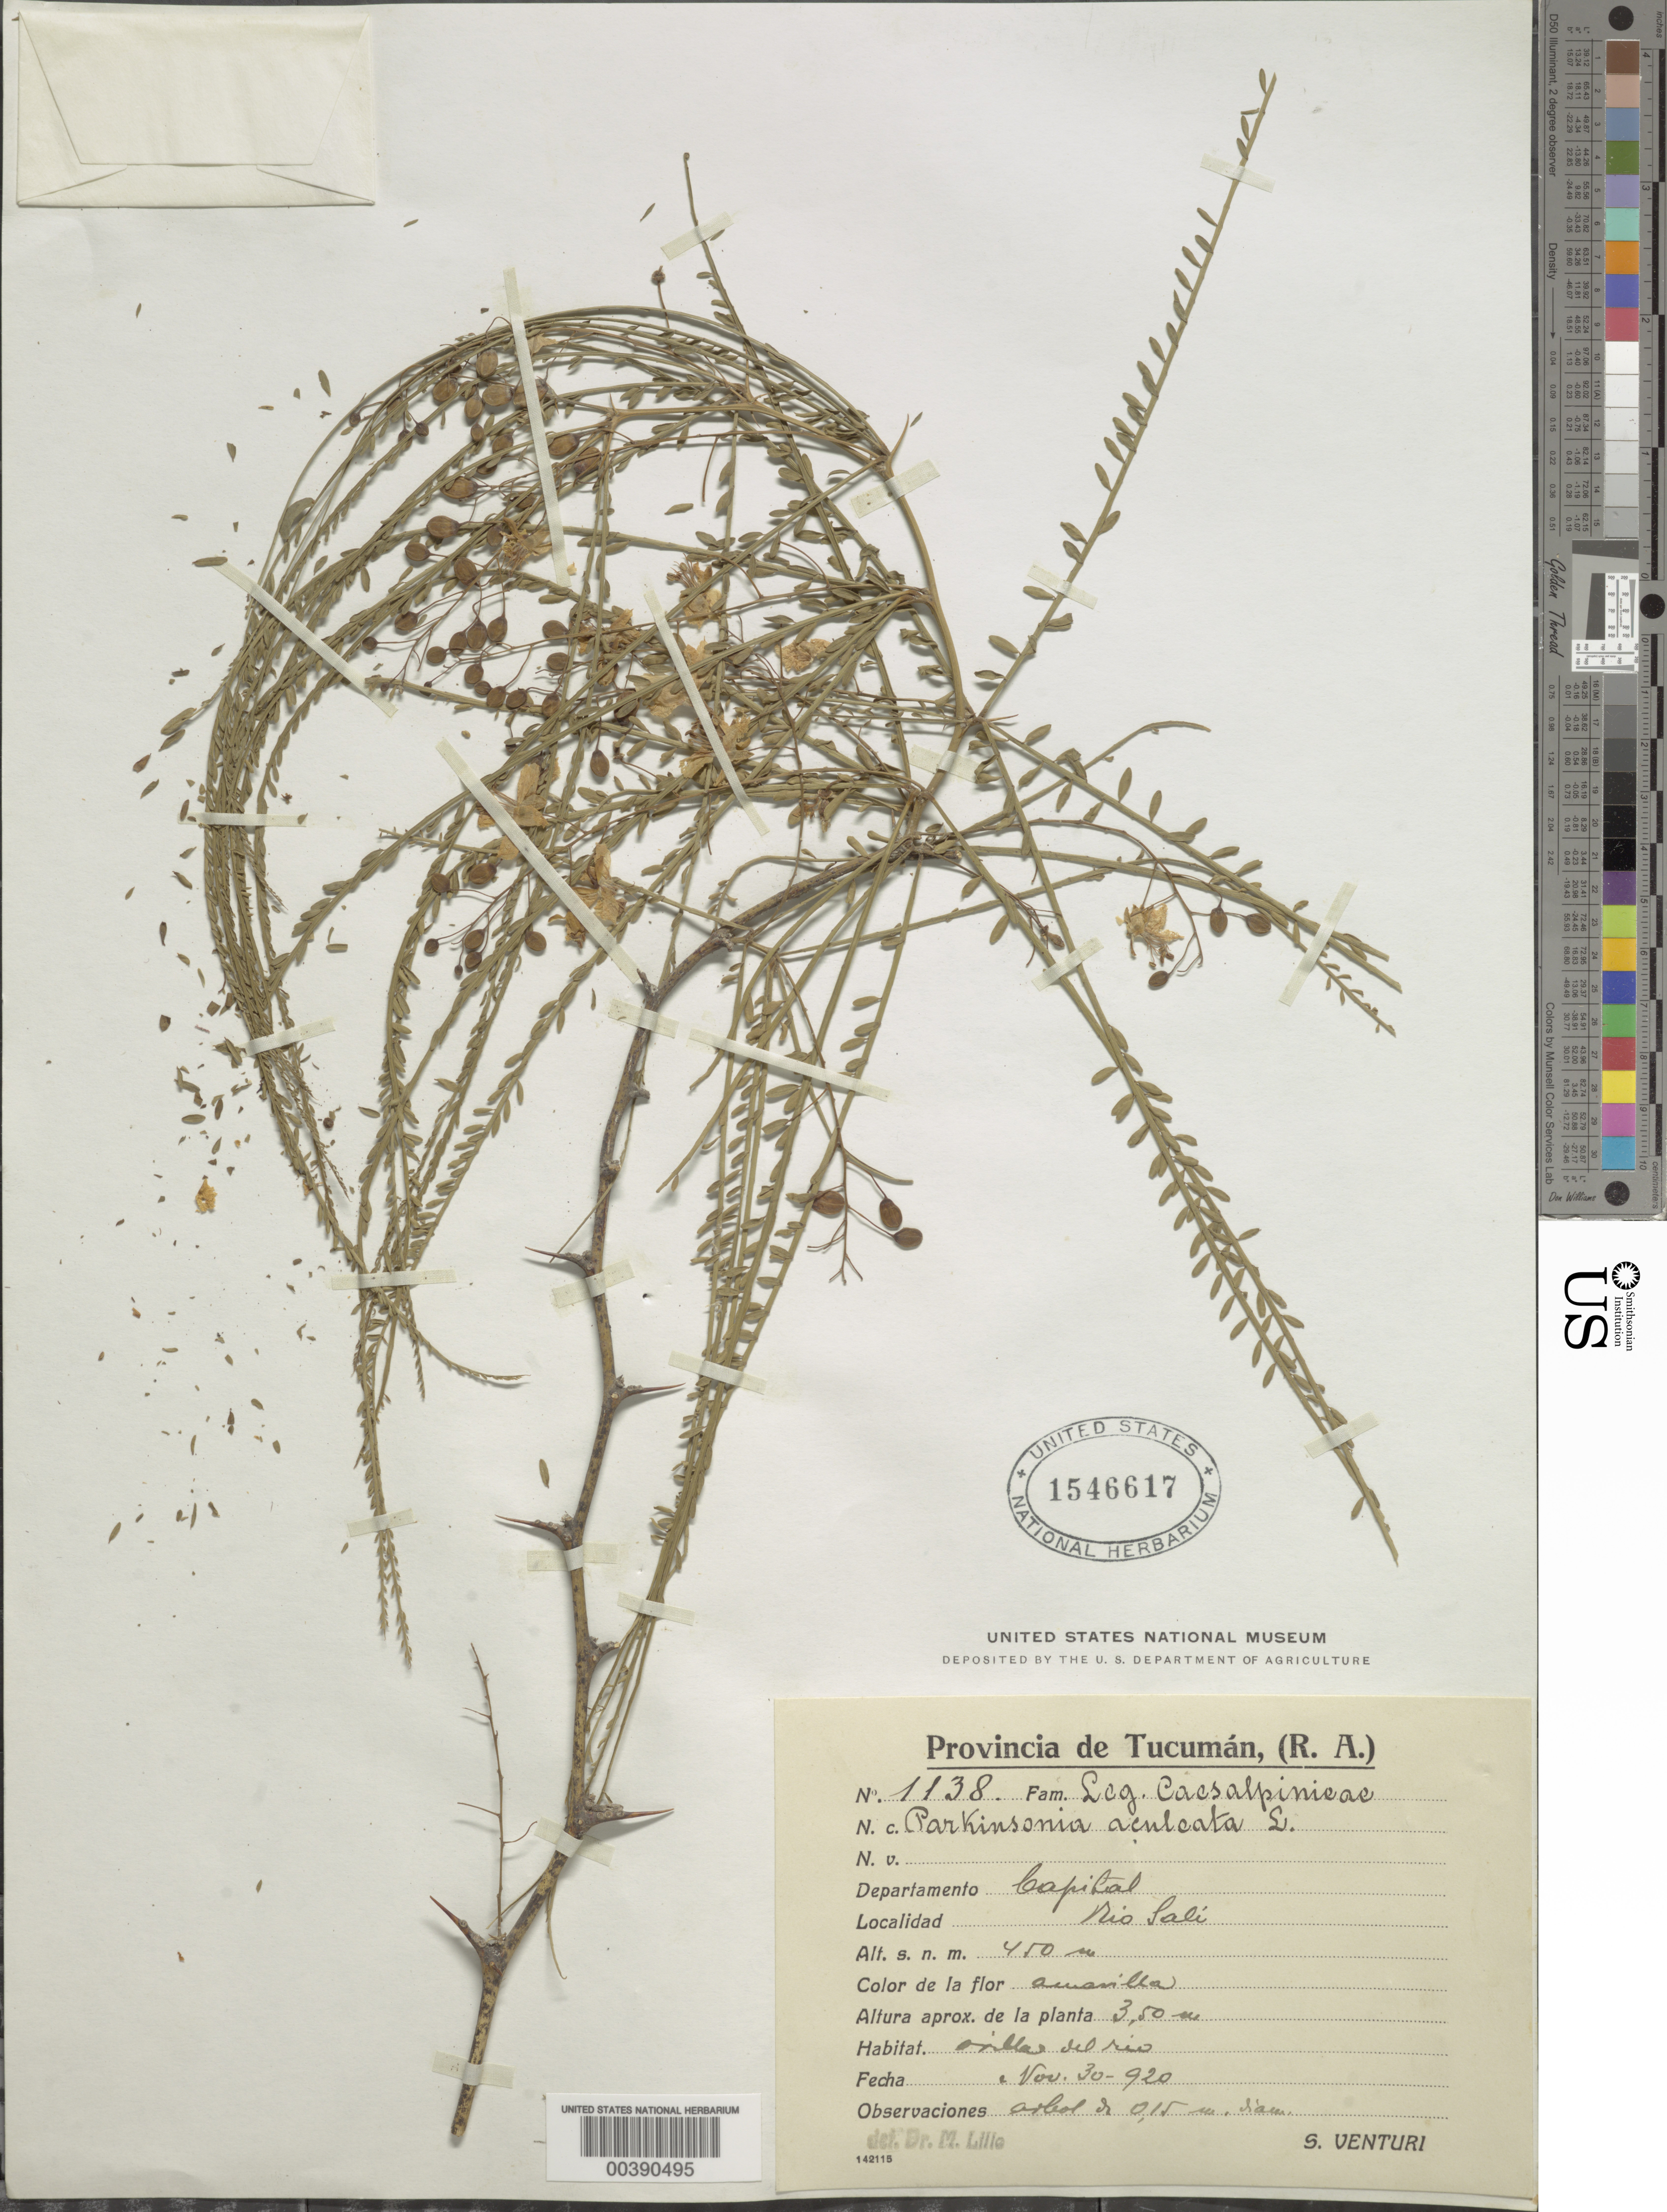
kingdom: Plantae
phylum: Tracheophyta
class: Magnoliopsida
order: Fabales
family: Fabaceae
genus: Parkinsonia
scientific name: Parkinsonia aculeata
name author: L.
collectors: S. Venturi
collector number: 1138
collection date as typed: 30 Nov 1920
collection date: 1920-11-30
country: Argentina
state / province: Tucumán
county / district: Capital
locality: Rio Sali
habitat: Orilla del rio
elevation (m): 450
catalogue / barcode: US 1546617